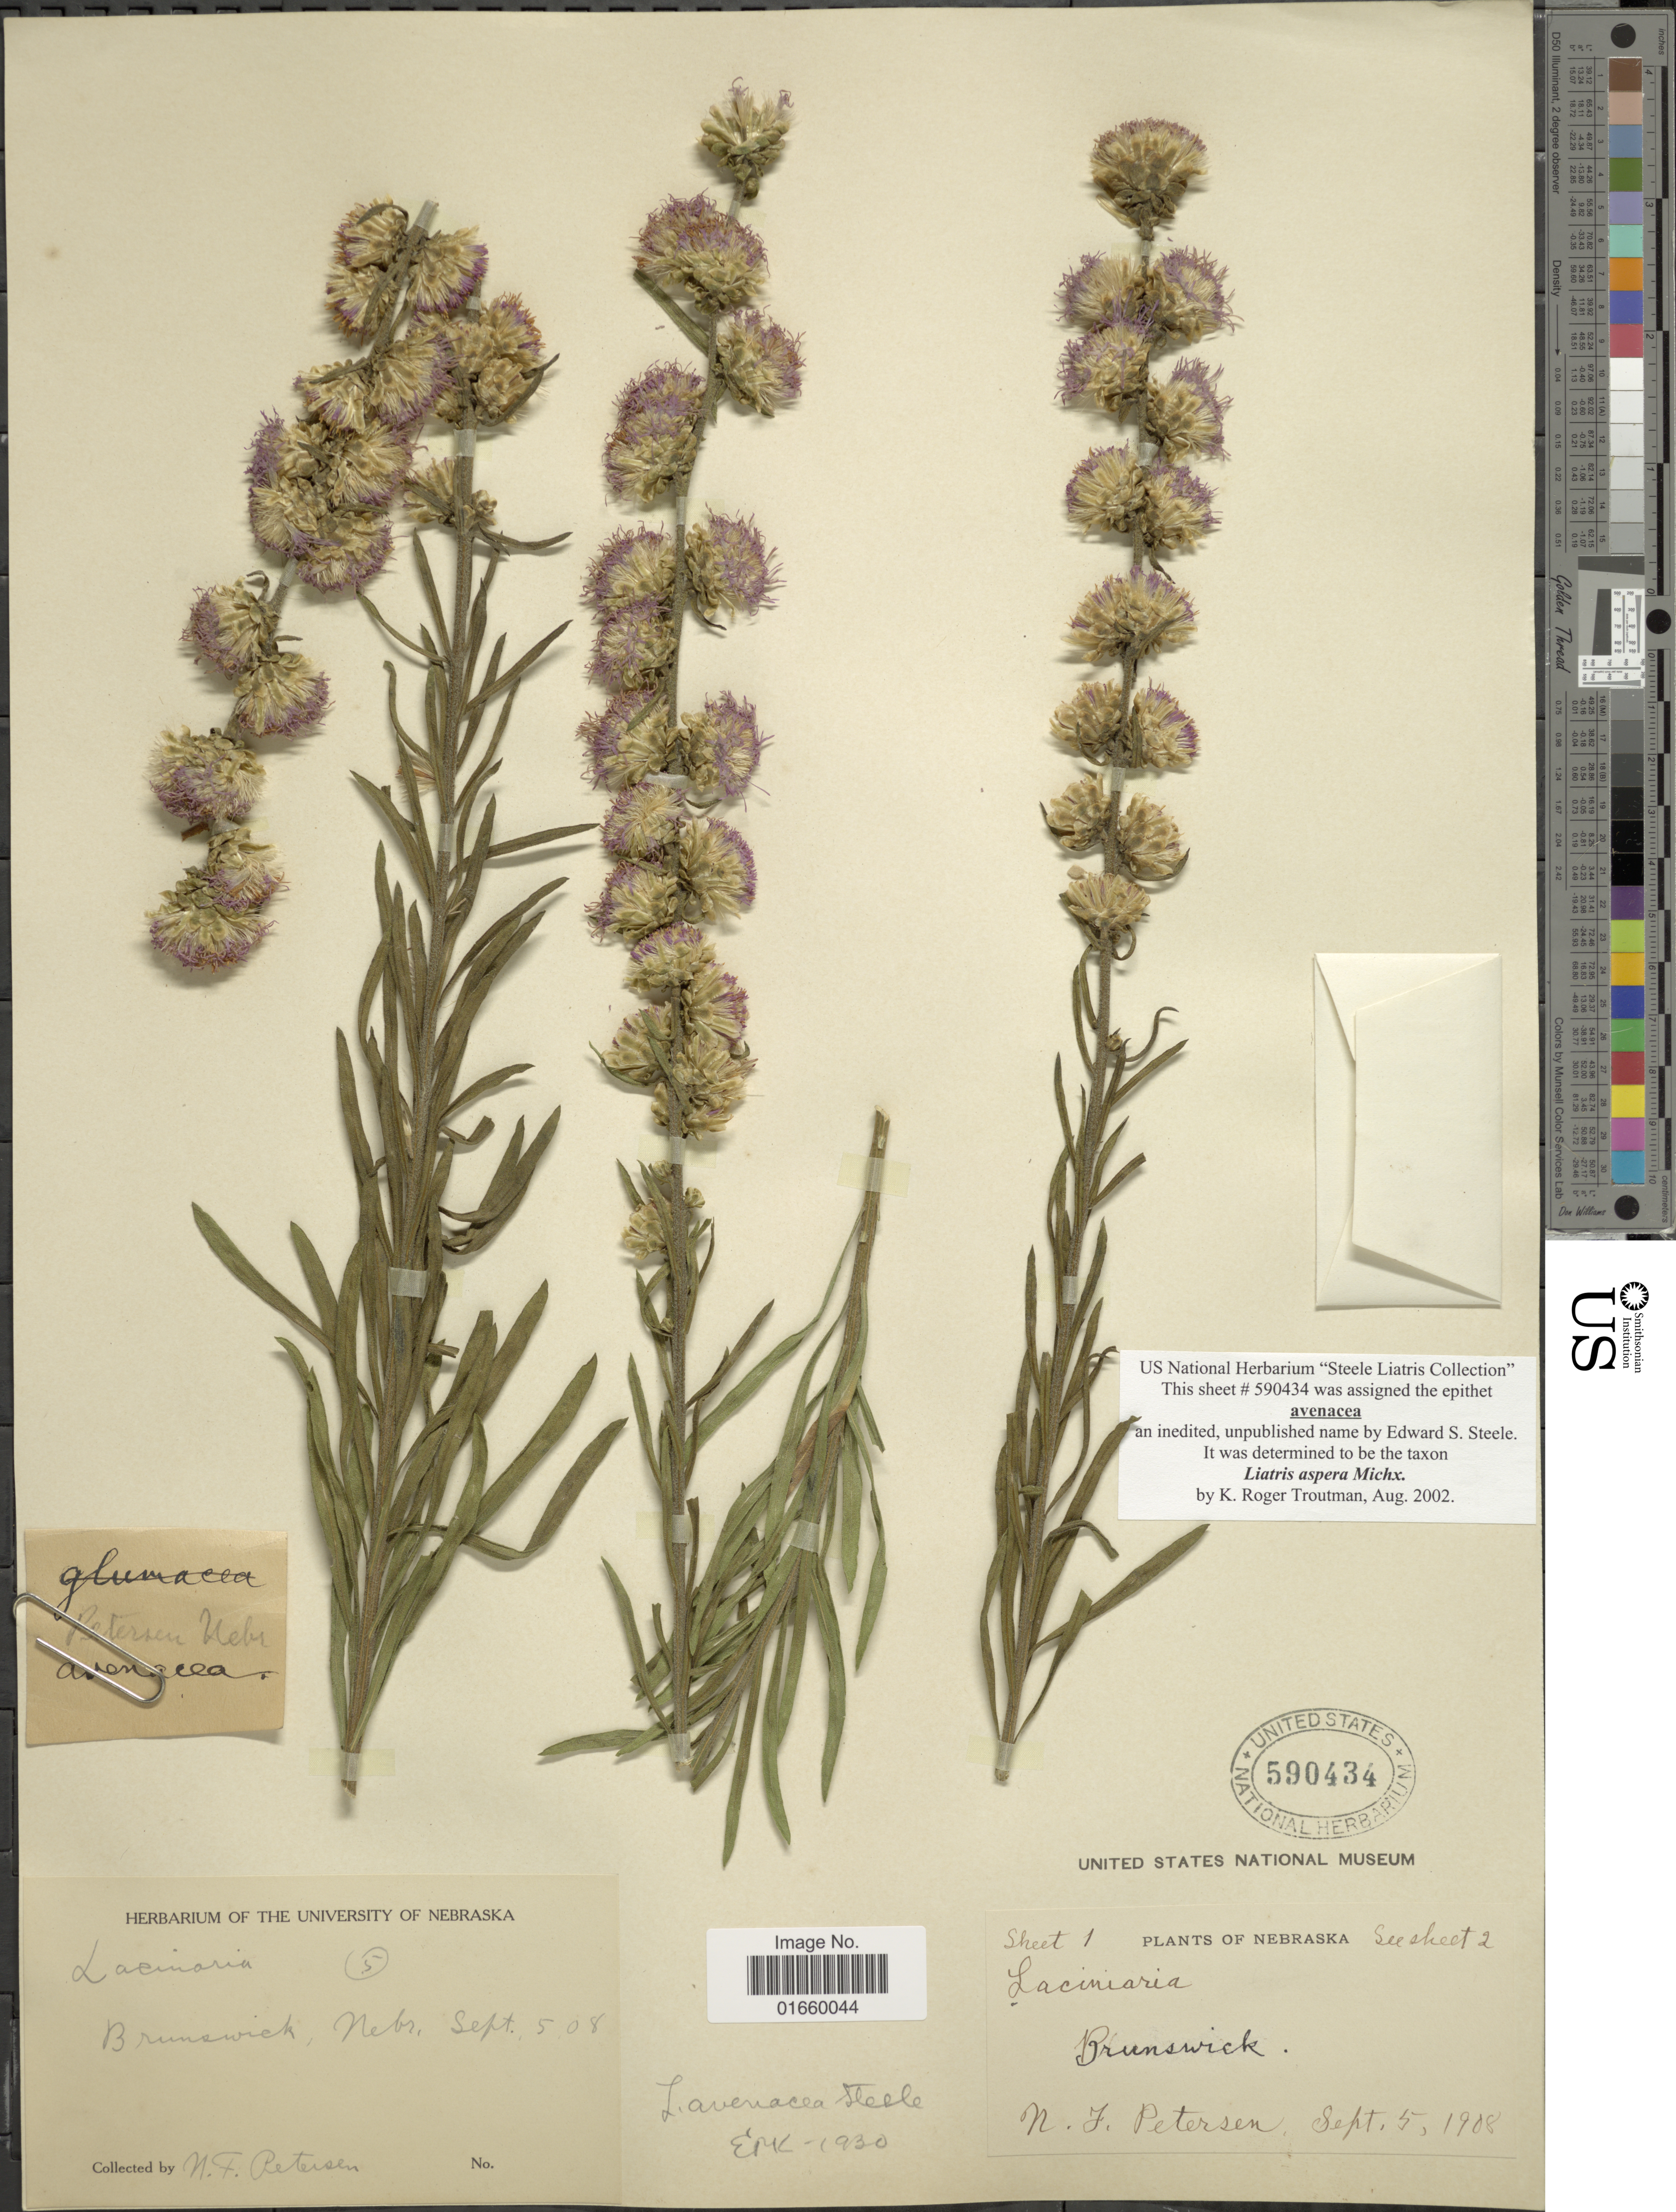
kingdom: Plantae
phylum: Tracheophyta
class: Magnoliopsida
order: Asterales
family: Asteraceae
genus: Liatris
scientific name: Liatris aspera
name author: Michx.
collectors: N. F. Peterson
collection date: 1908-09-05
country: United States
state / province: Nebraska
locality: Brunswick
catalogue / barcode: US 590434